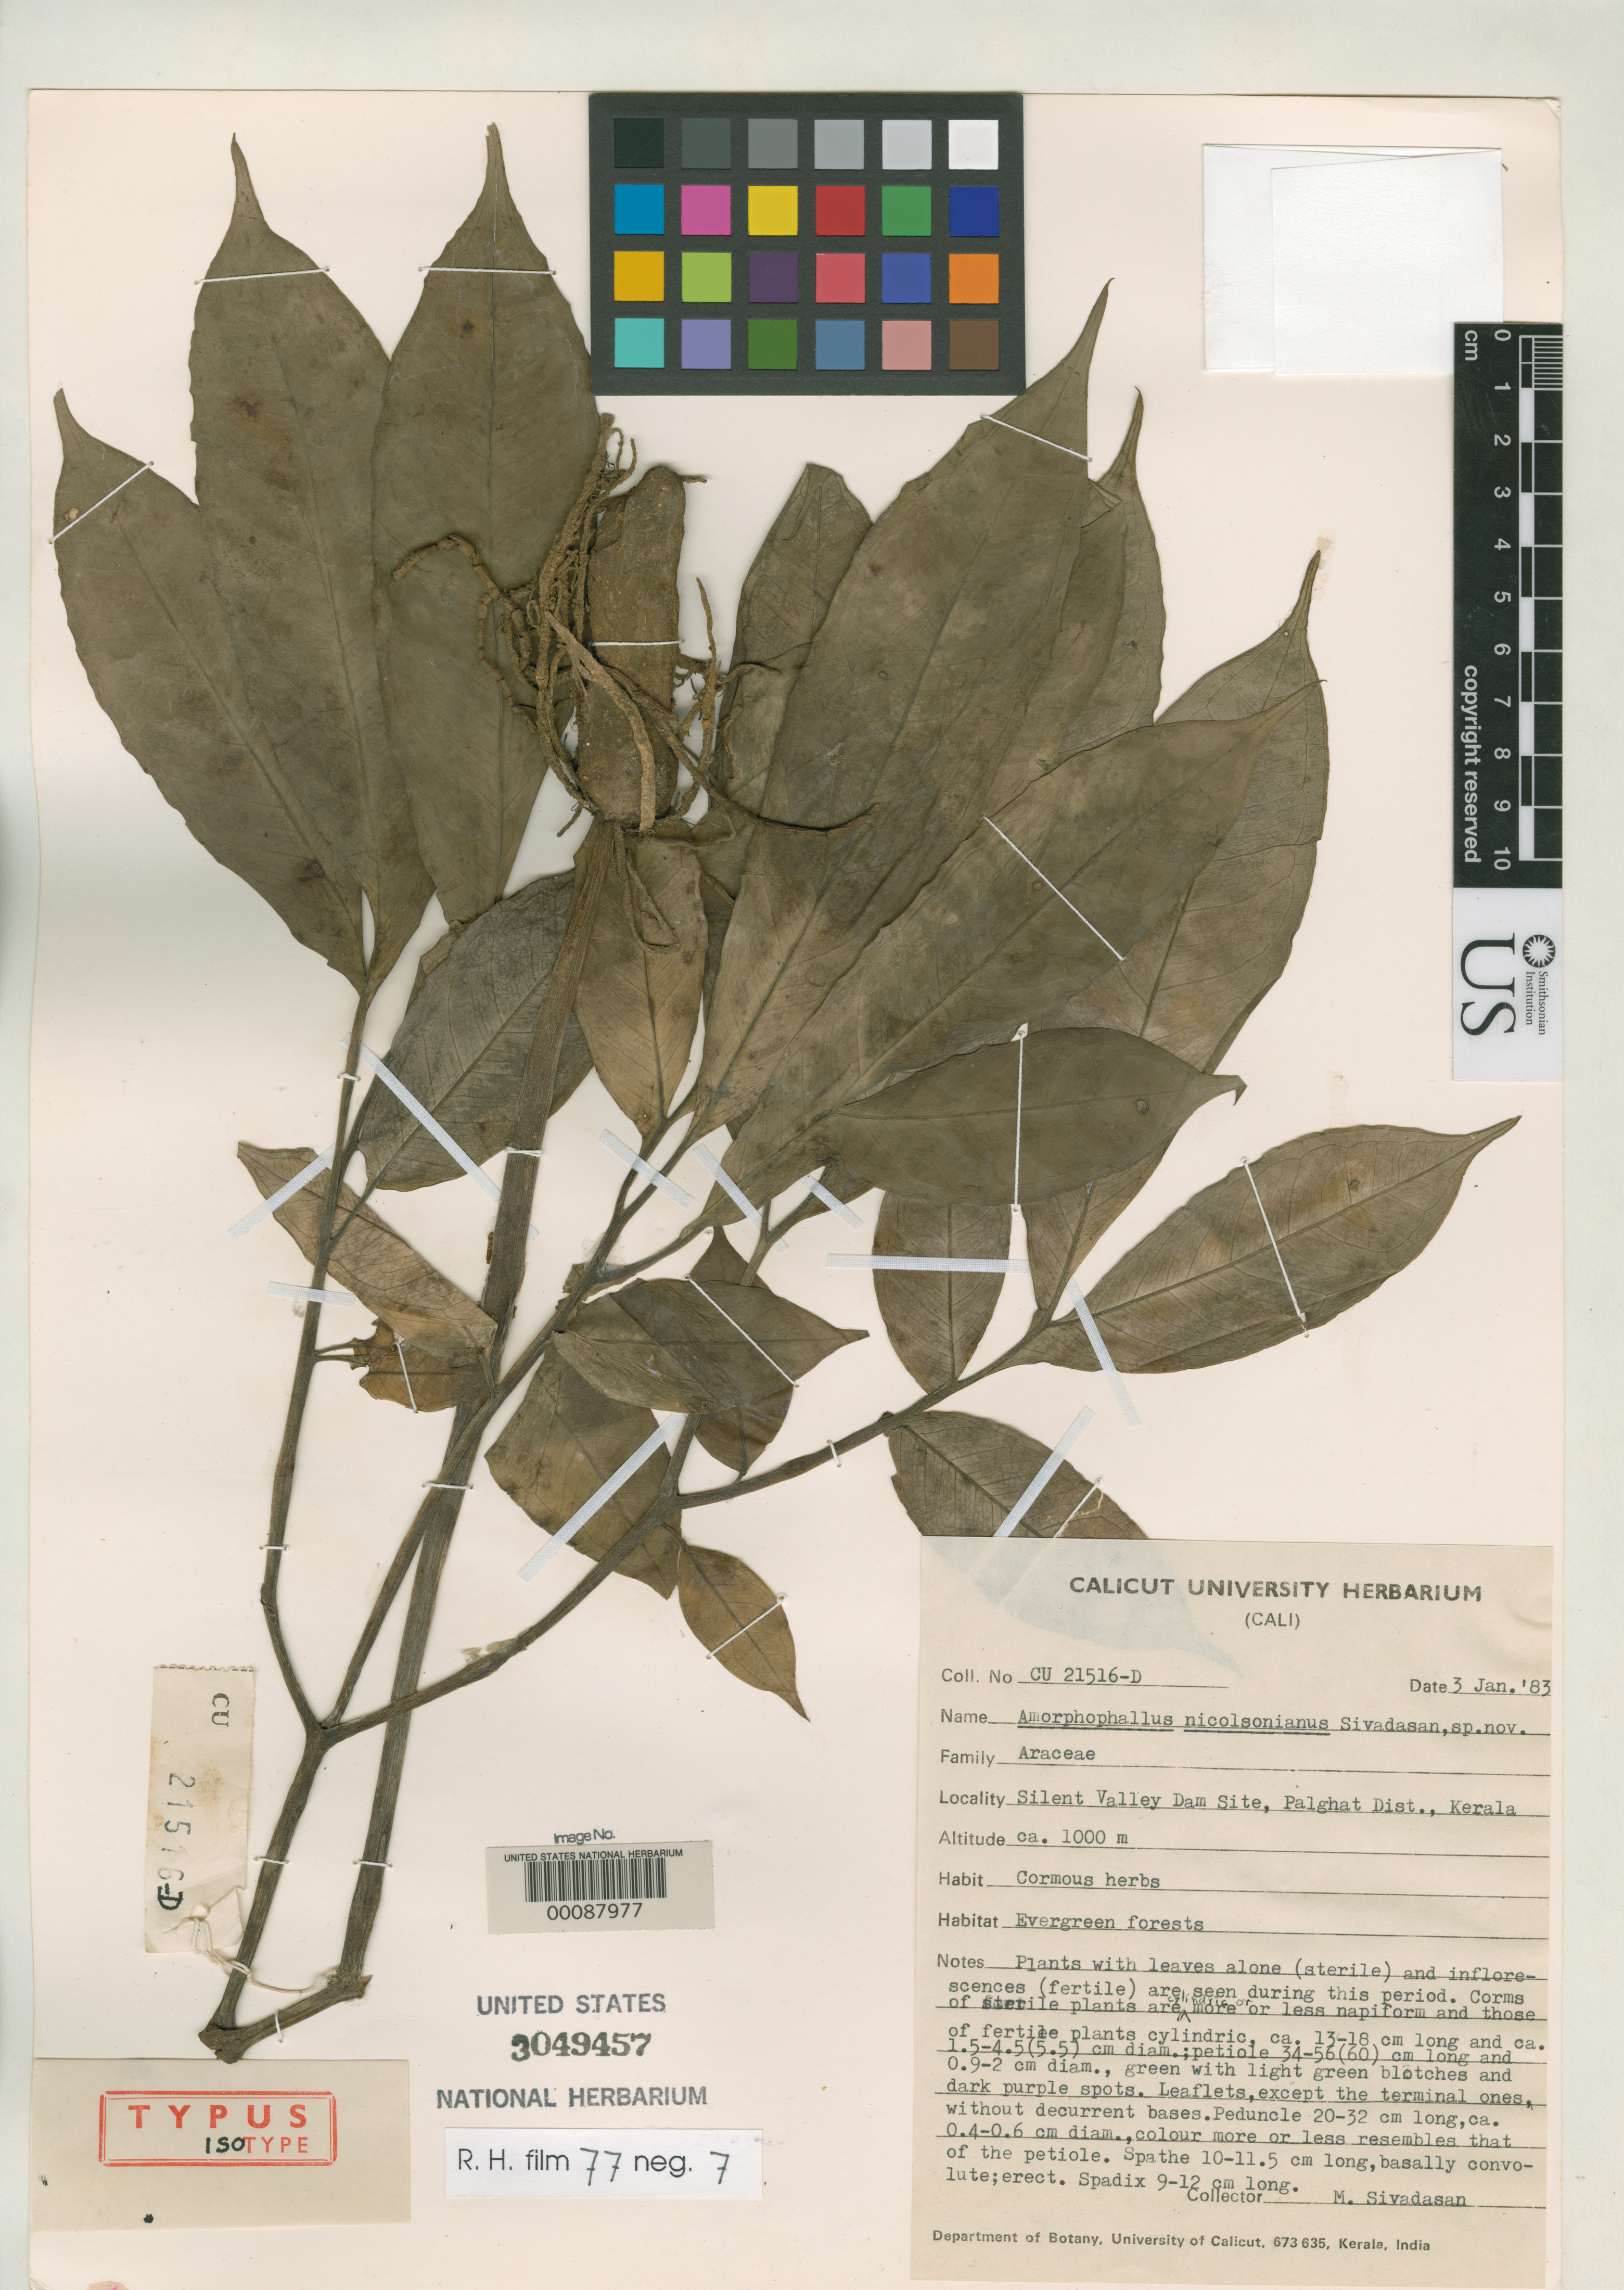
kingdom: Plantae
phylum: Tracheophyta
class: Liliopsida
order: Alismatales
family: Araceae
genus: Amorphophallus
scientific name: Amorphophallus nicolsonianus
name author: Sivad.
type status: Isotype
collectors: M. Sivadasan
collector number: CU 21516-d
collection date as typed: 03 Jan 1983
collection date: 1983-01-03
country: India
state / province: Kerala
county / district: Palghat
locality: Silent Valley Dam site.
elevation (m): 1000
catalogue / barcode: US 3049457